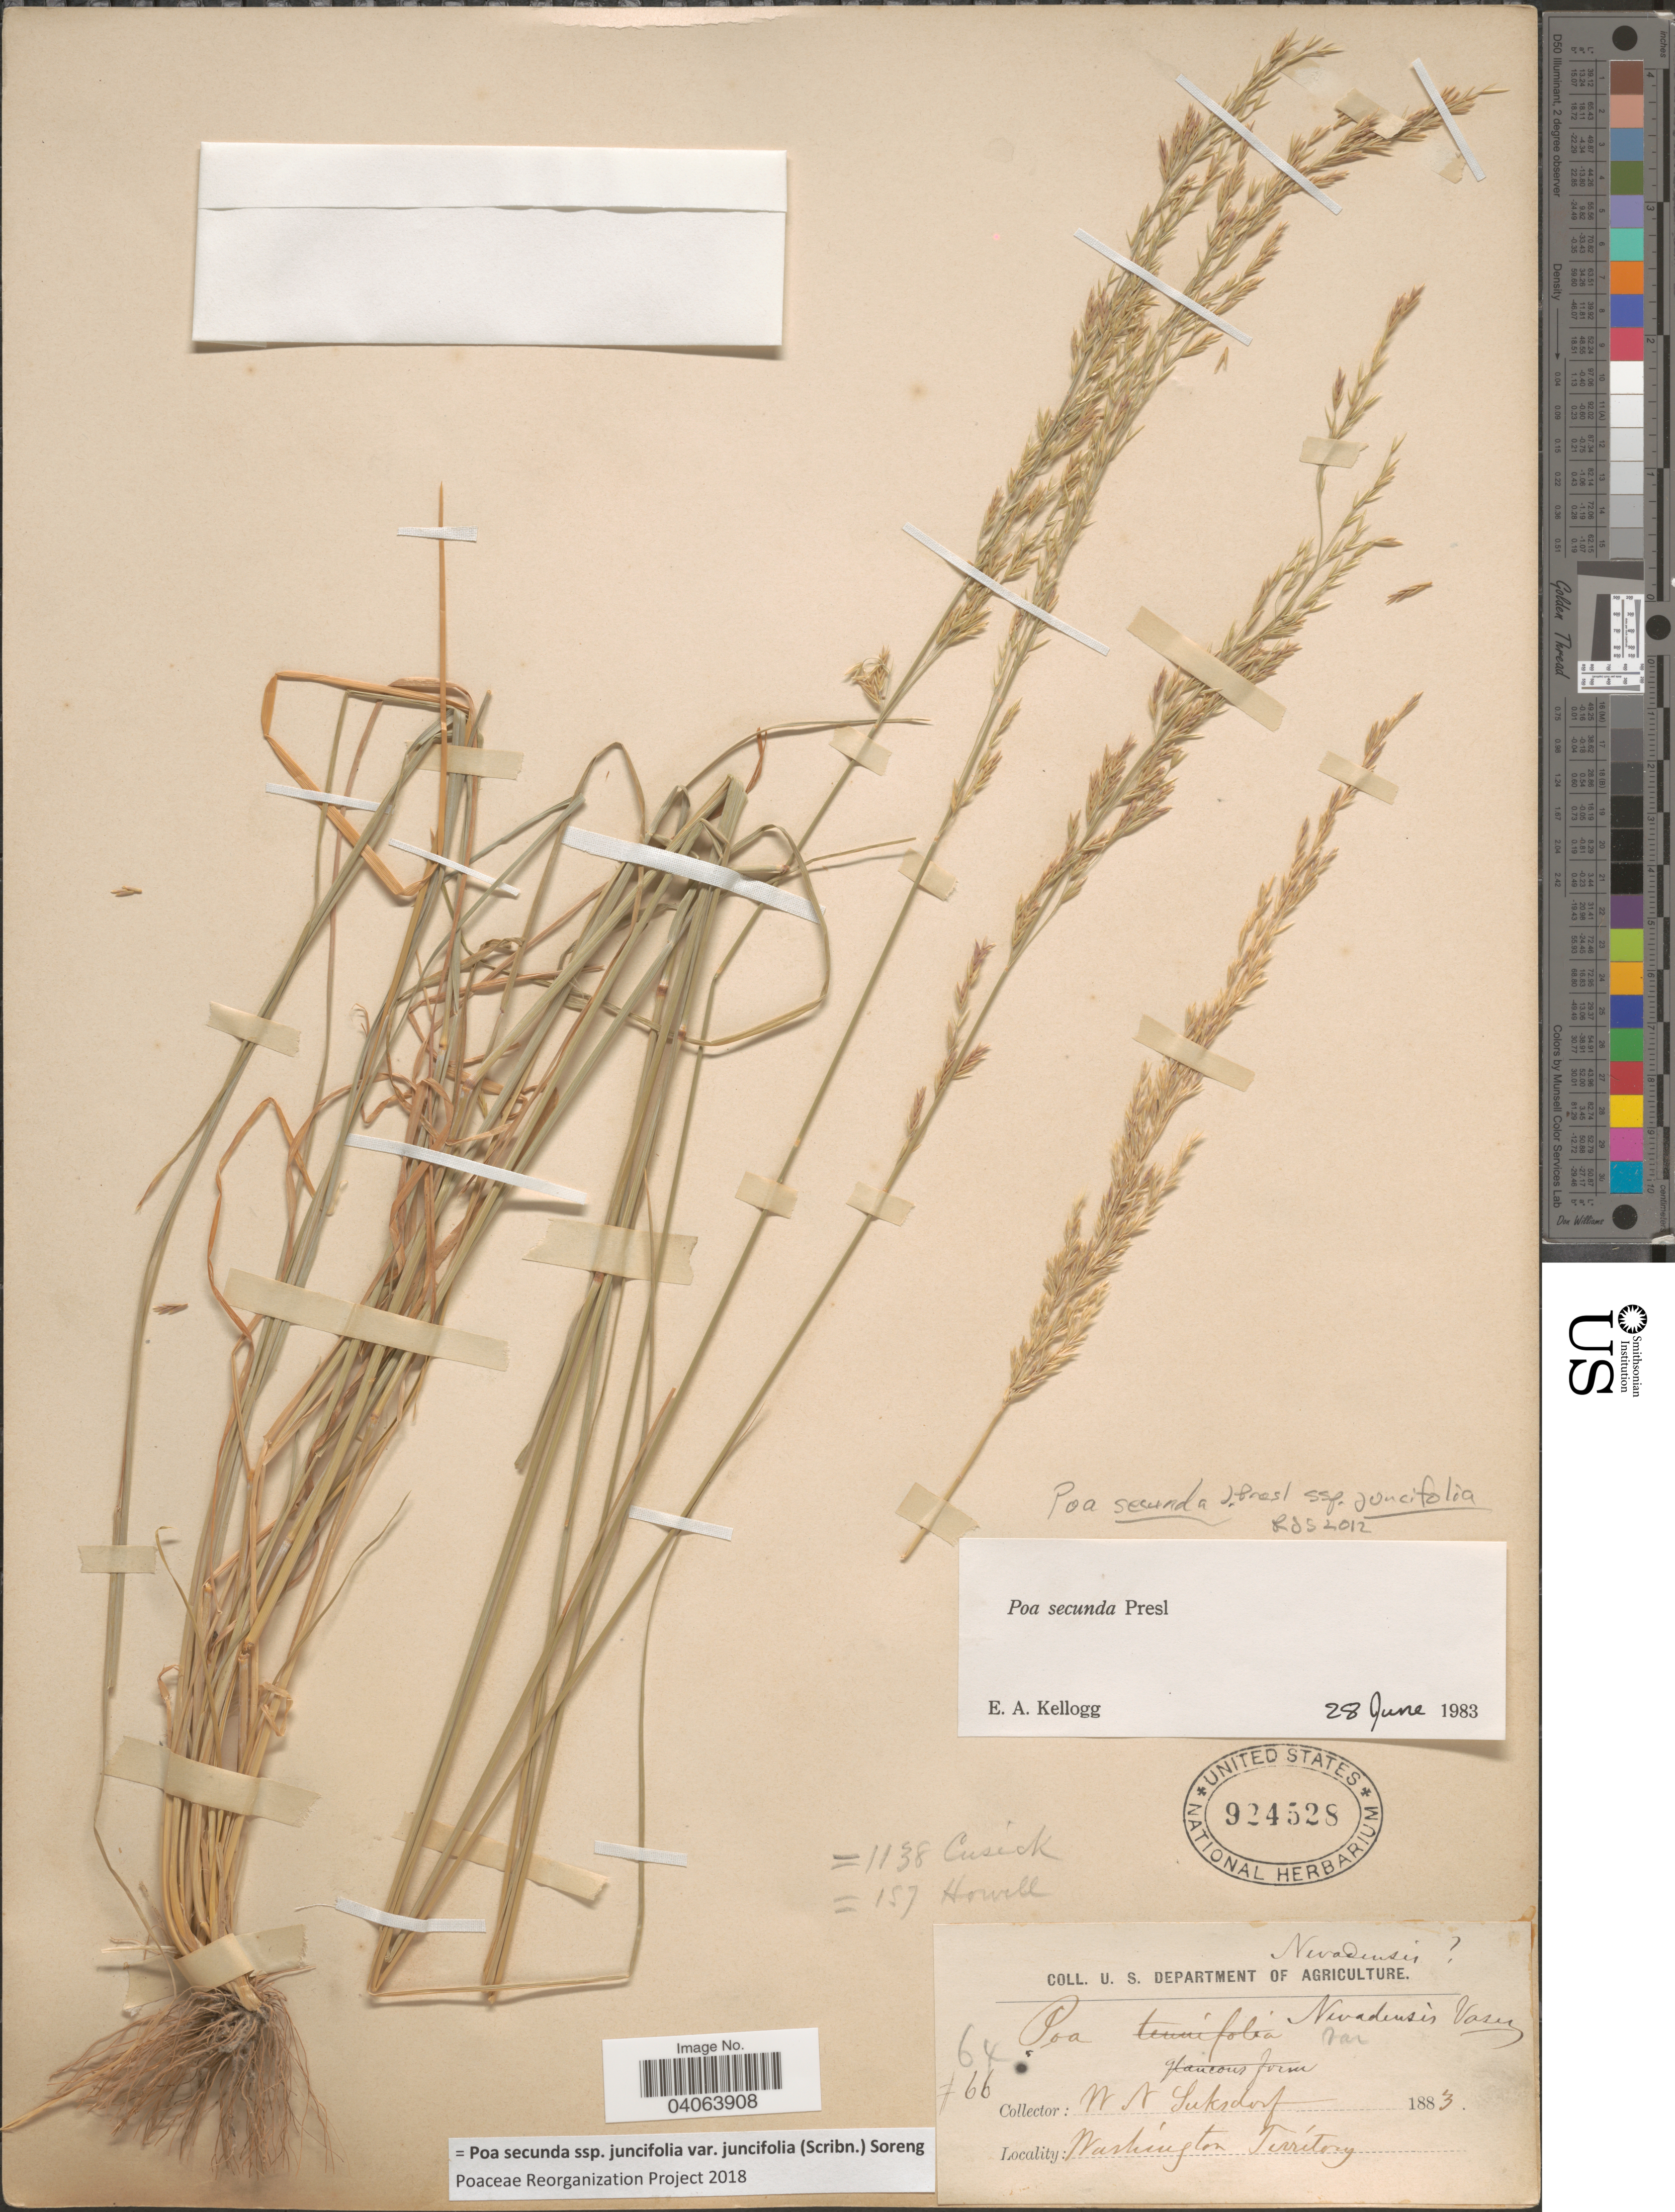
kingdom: Plantae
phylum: Tracheophyta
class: Liliopsida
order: Poales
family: Poaceae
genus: Poa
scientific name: Poa secunda subsp. juncifolia var. juncifolia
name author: (Scribn.) Soreng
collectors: W. N. Suksdorf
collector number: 66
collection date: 1883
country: United States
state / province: Washington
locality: Washington Territory.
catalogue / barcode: US 924528